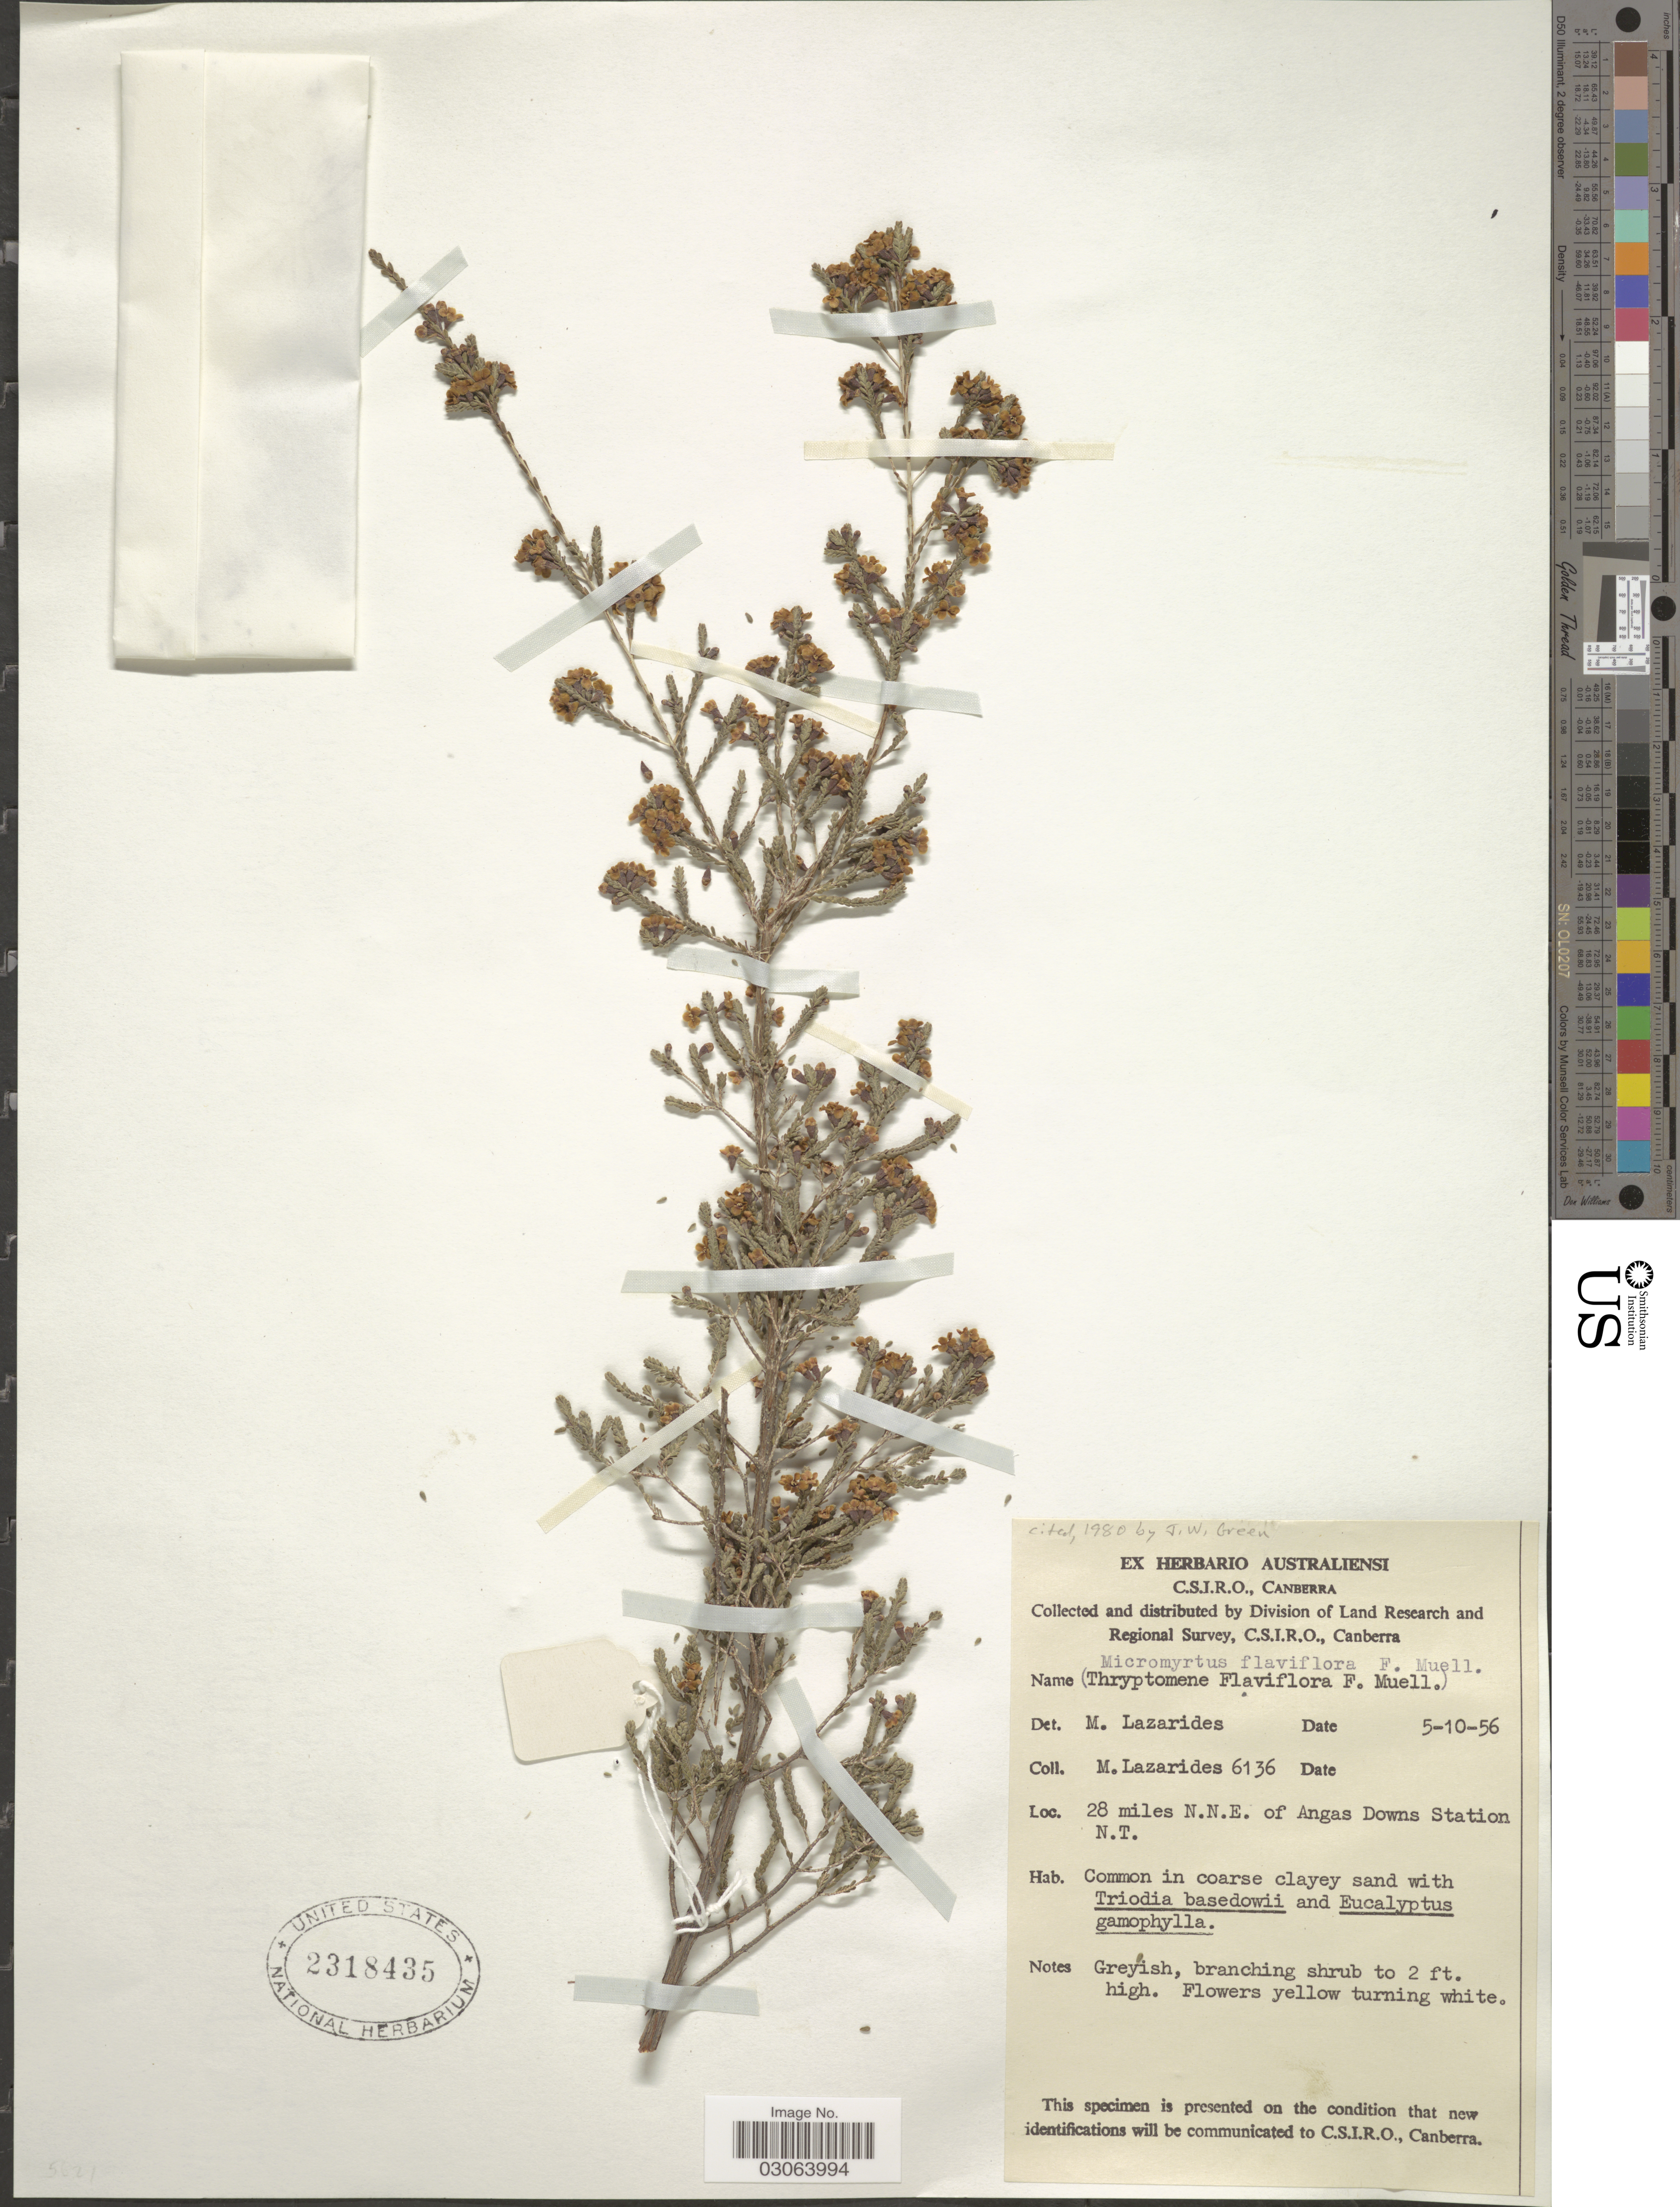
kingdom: Plantae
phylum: Tracheophyta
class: Magnoliopsida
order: Myrtales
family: Myrtaceae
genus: Micromyrtus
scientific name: Micromyrtus flaviflora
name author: (F. Muell.) F. Muell. ex J.M. Black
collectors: M. Lazarides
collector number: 6136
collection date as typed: Transcribed d/m/y: 5/10/56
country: Australia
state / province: Northern Territory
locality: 28 miles N.N.E. of Angas Downs Station.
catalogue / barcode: US 2318435